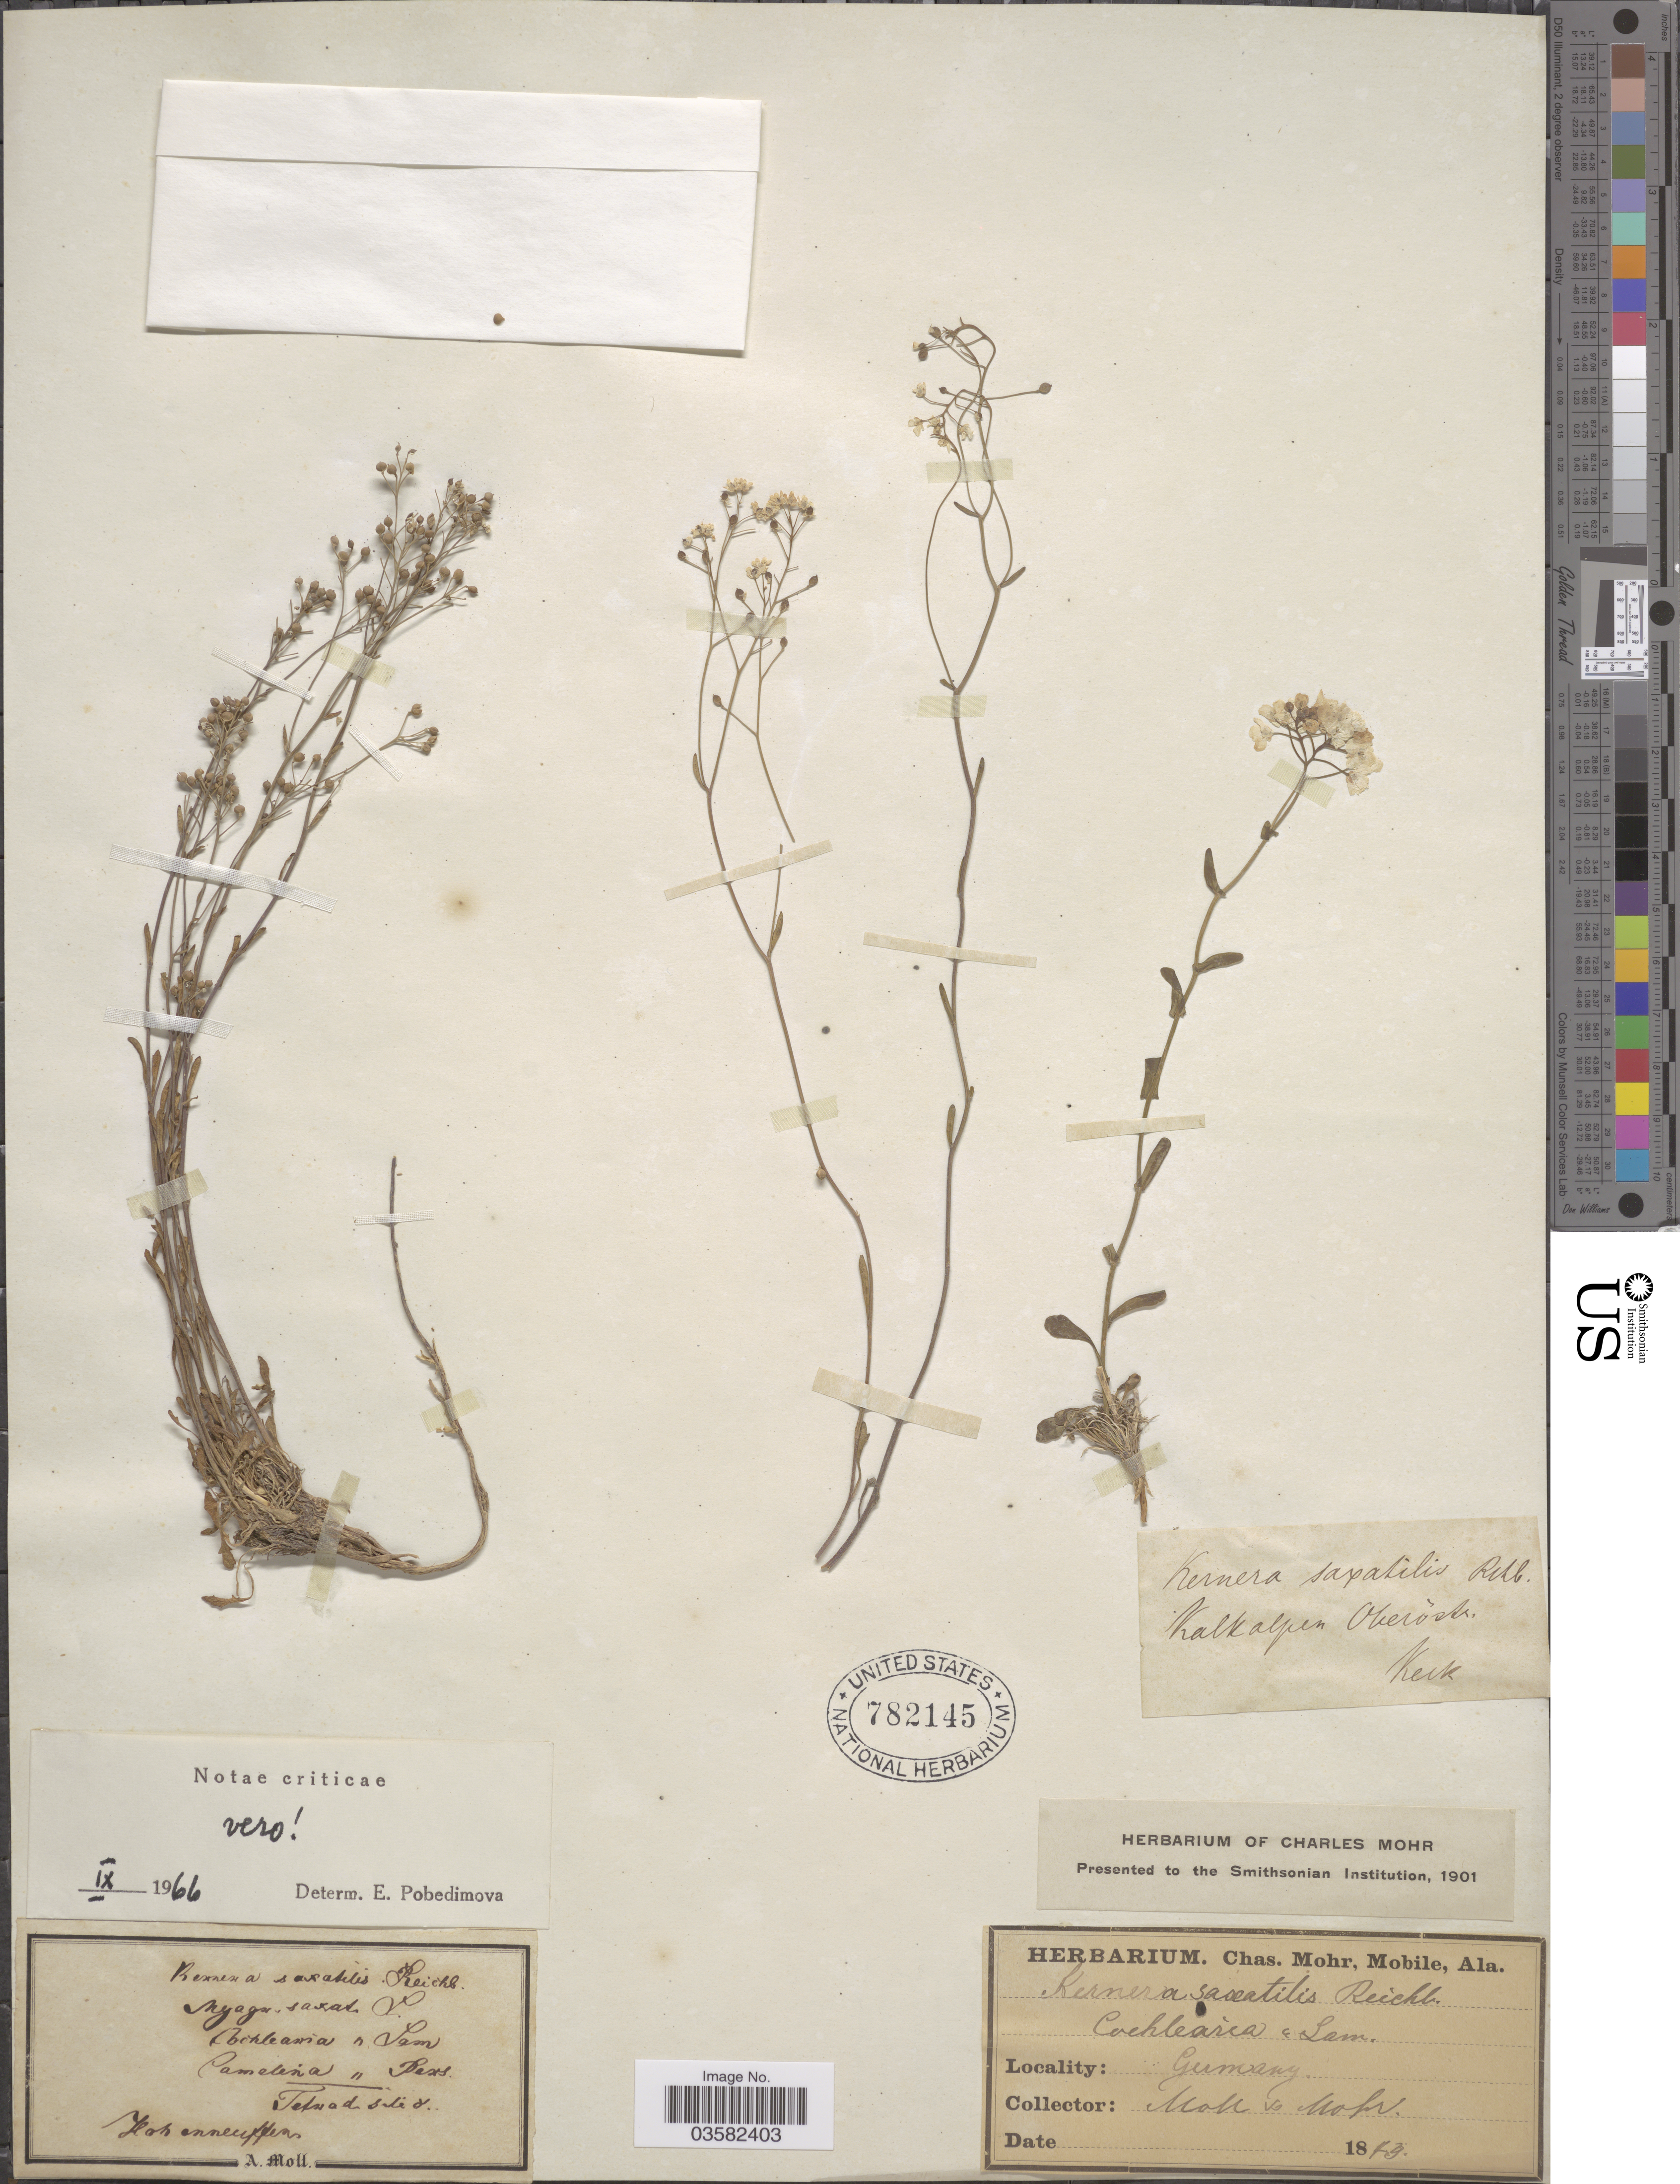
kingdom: Plantae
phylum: Tracheophyta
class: Magnoliopsida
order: Brassicales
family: Brassicaceae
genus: Kernera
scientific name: Kernera saxatilis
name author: (L.) Rchb.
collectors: Mohr, C. T. (herbarium)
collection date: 1879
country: Germany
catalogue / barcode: US 782145